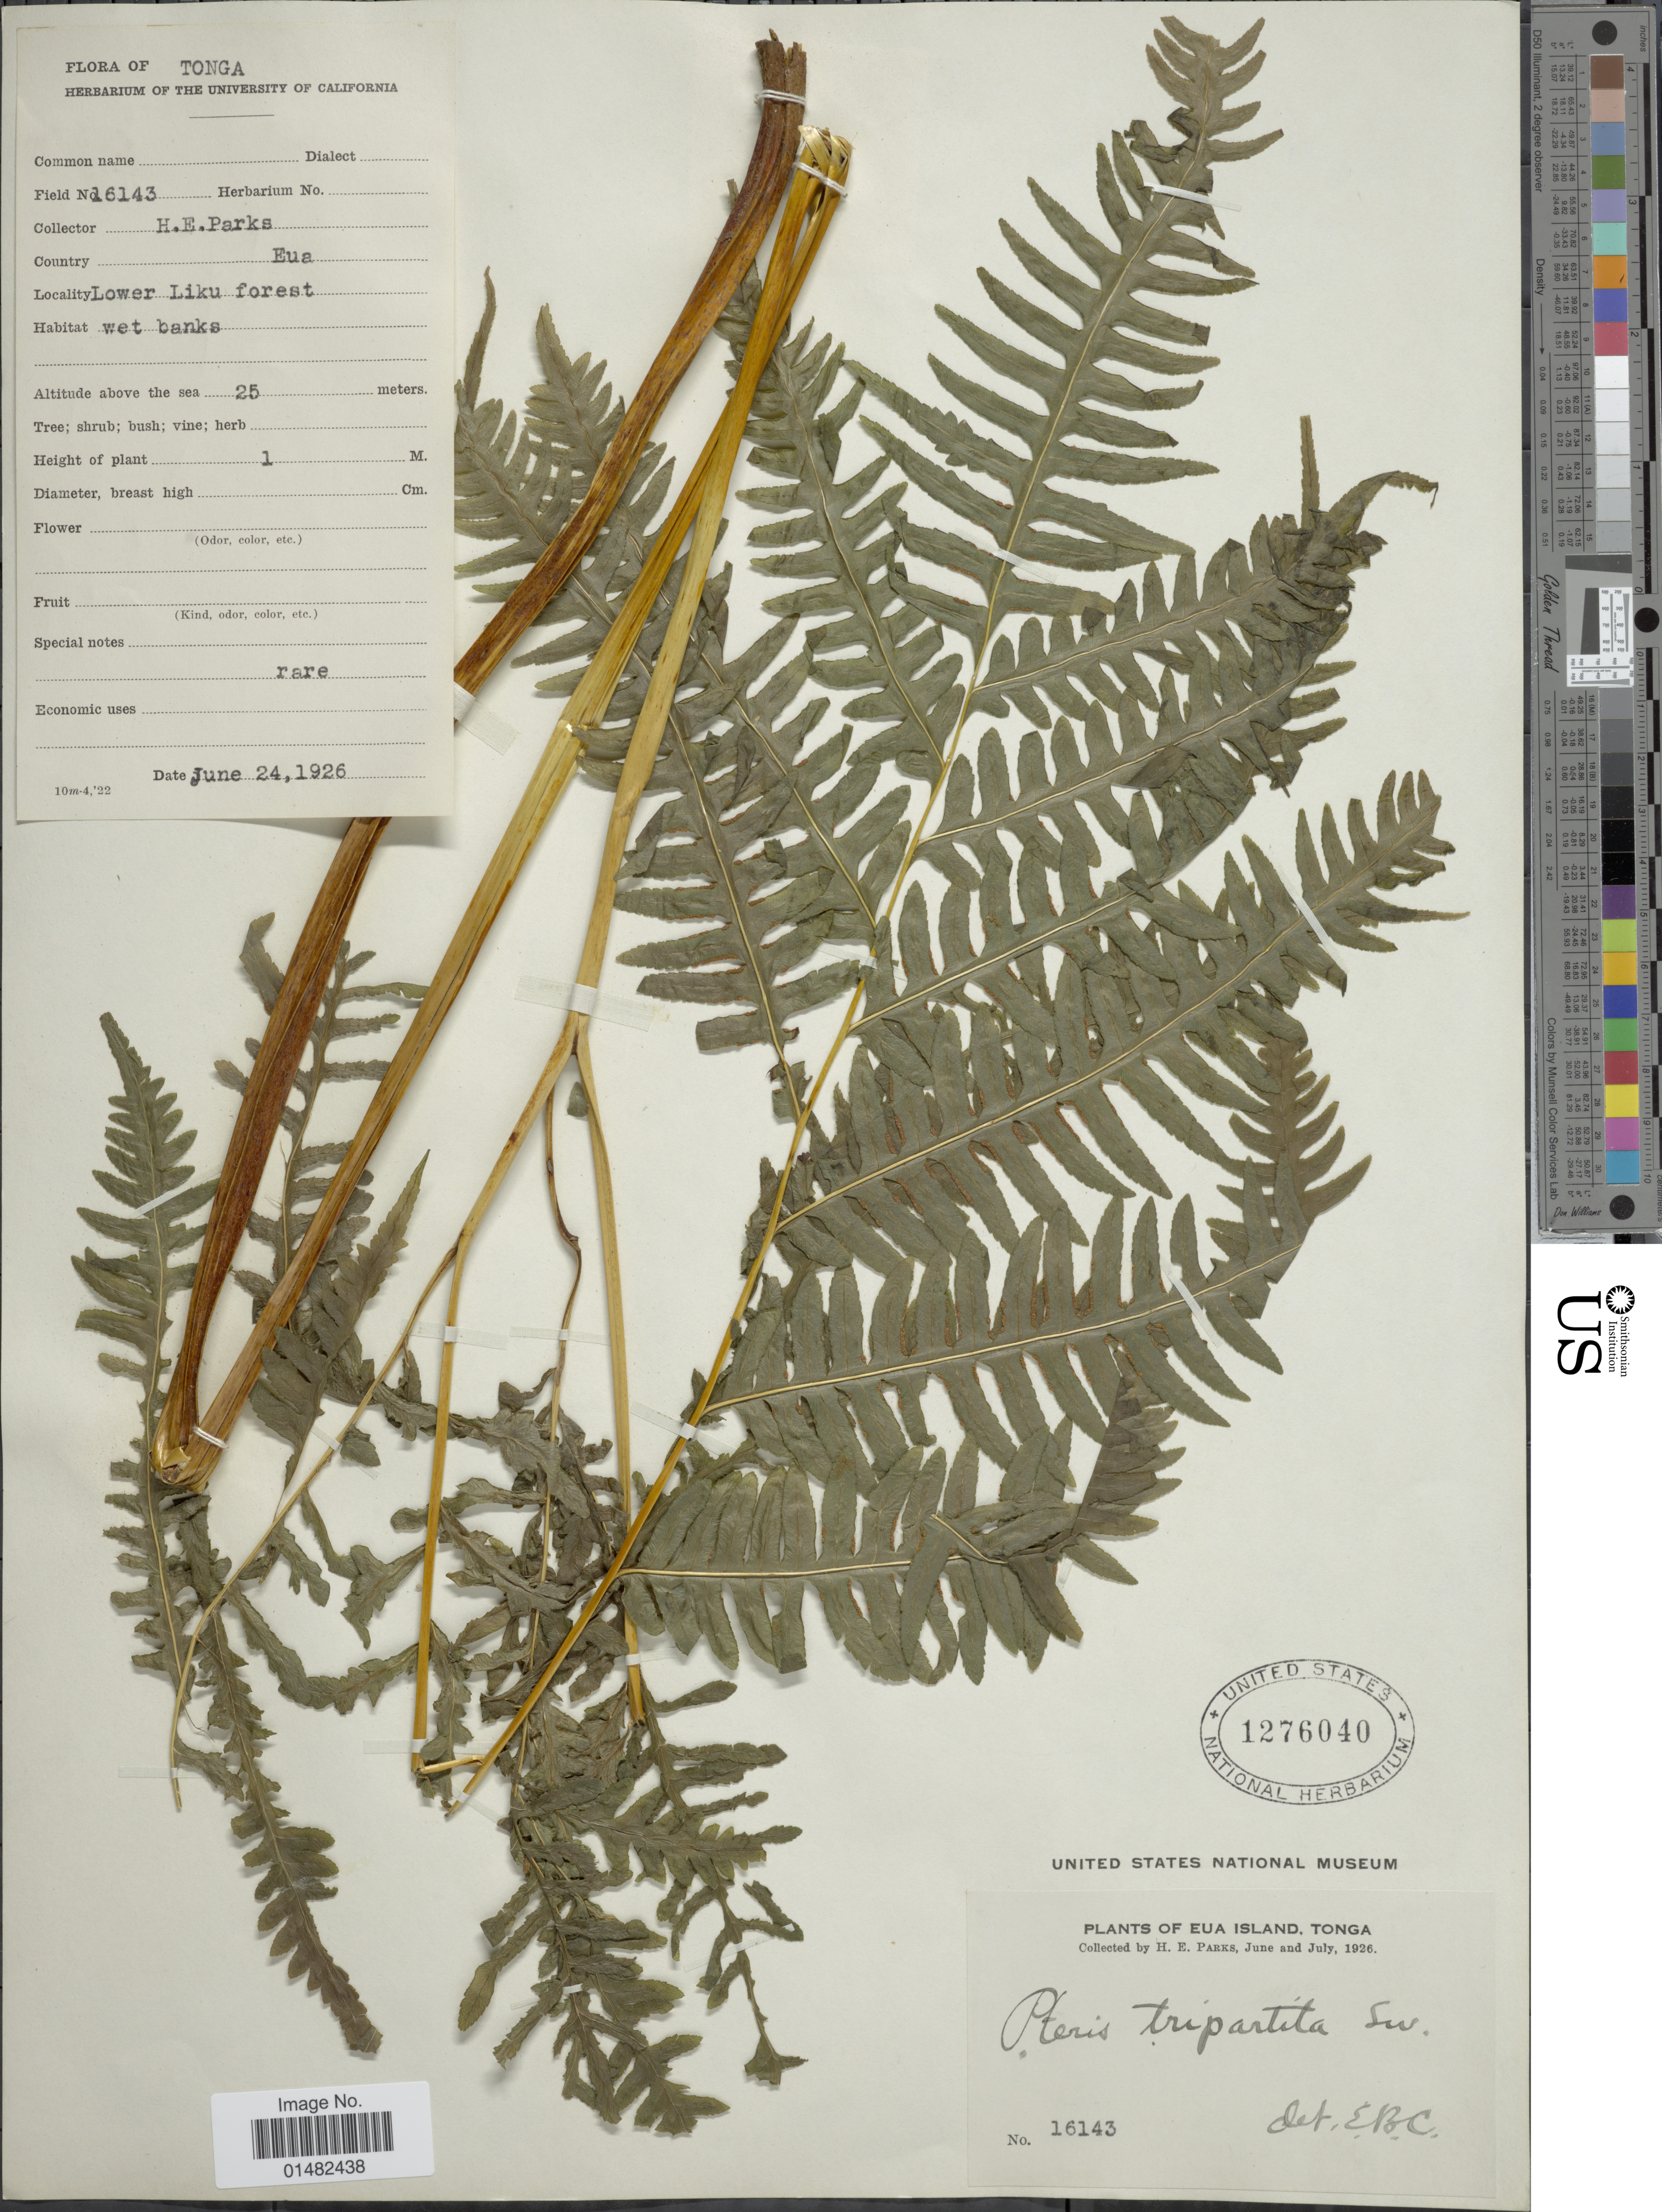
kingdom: Plantae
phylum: Tracheophyta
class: Polypodiopsida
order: Polypodiales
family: Pteridaceae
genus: Pteris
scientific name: Pteris tripartita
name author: Sw.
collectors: H. E. Parks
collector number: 16143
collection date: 1926-06/1926-07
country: Tonga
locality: Eua Island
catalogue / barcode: US 1276040